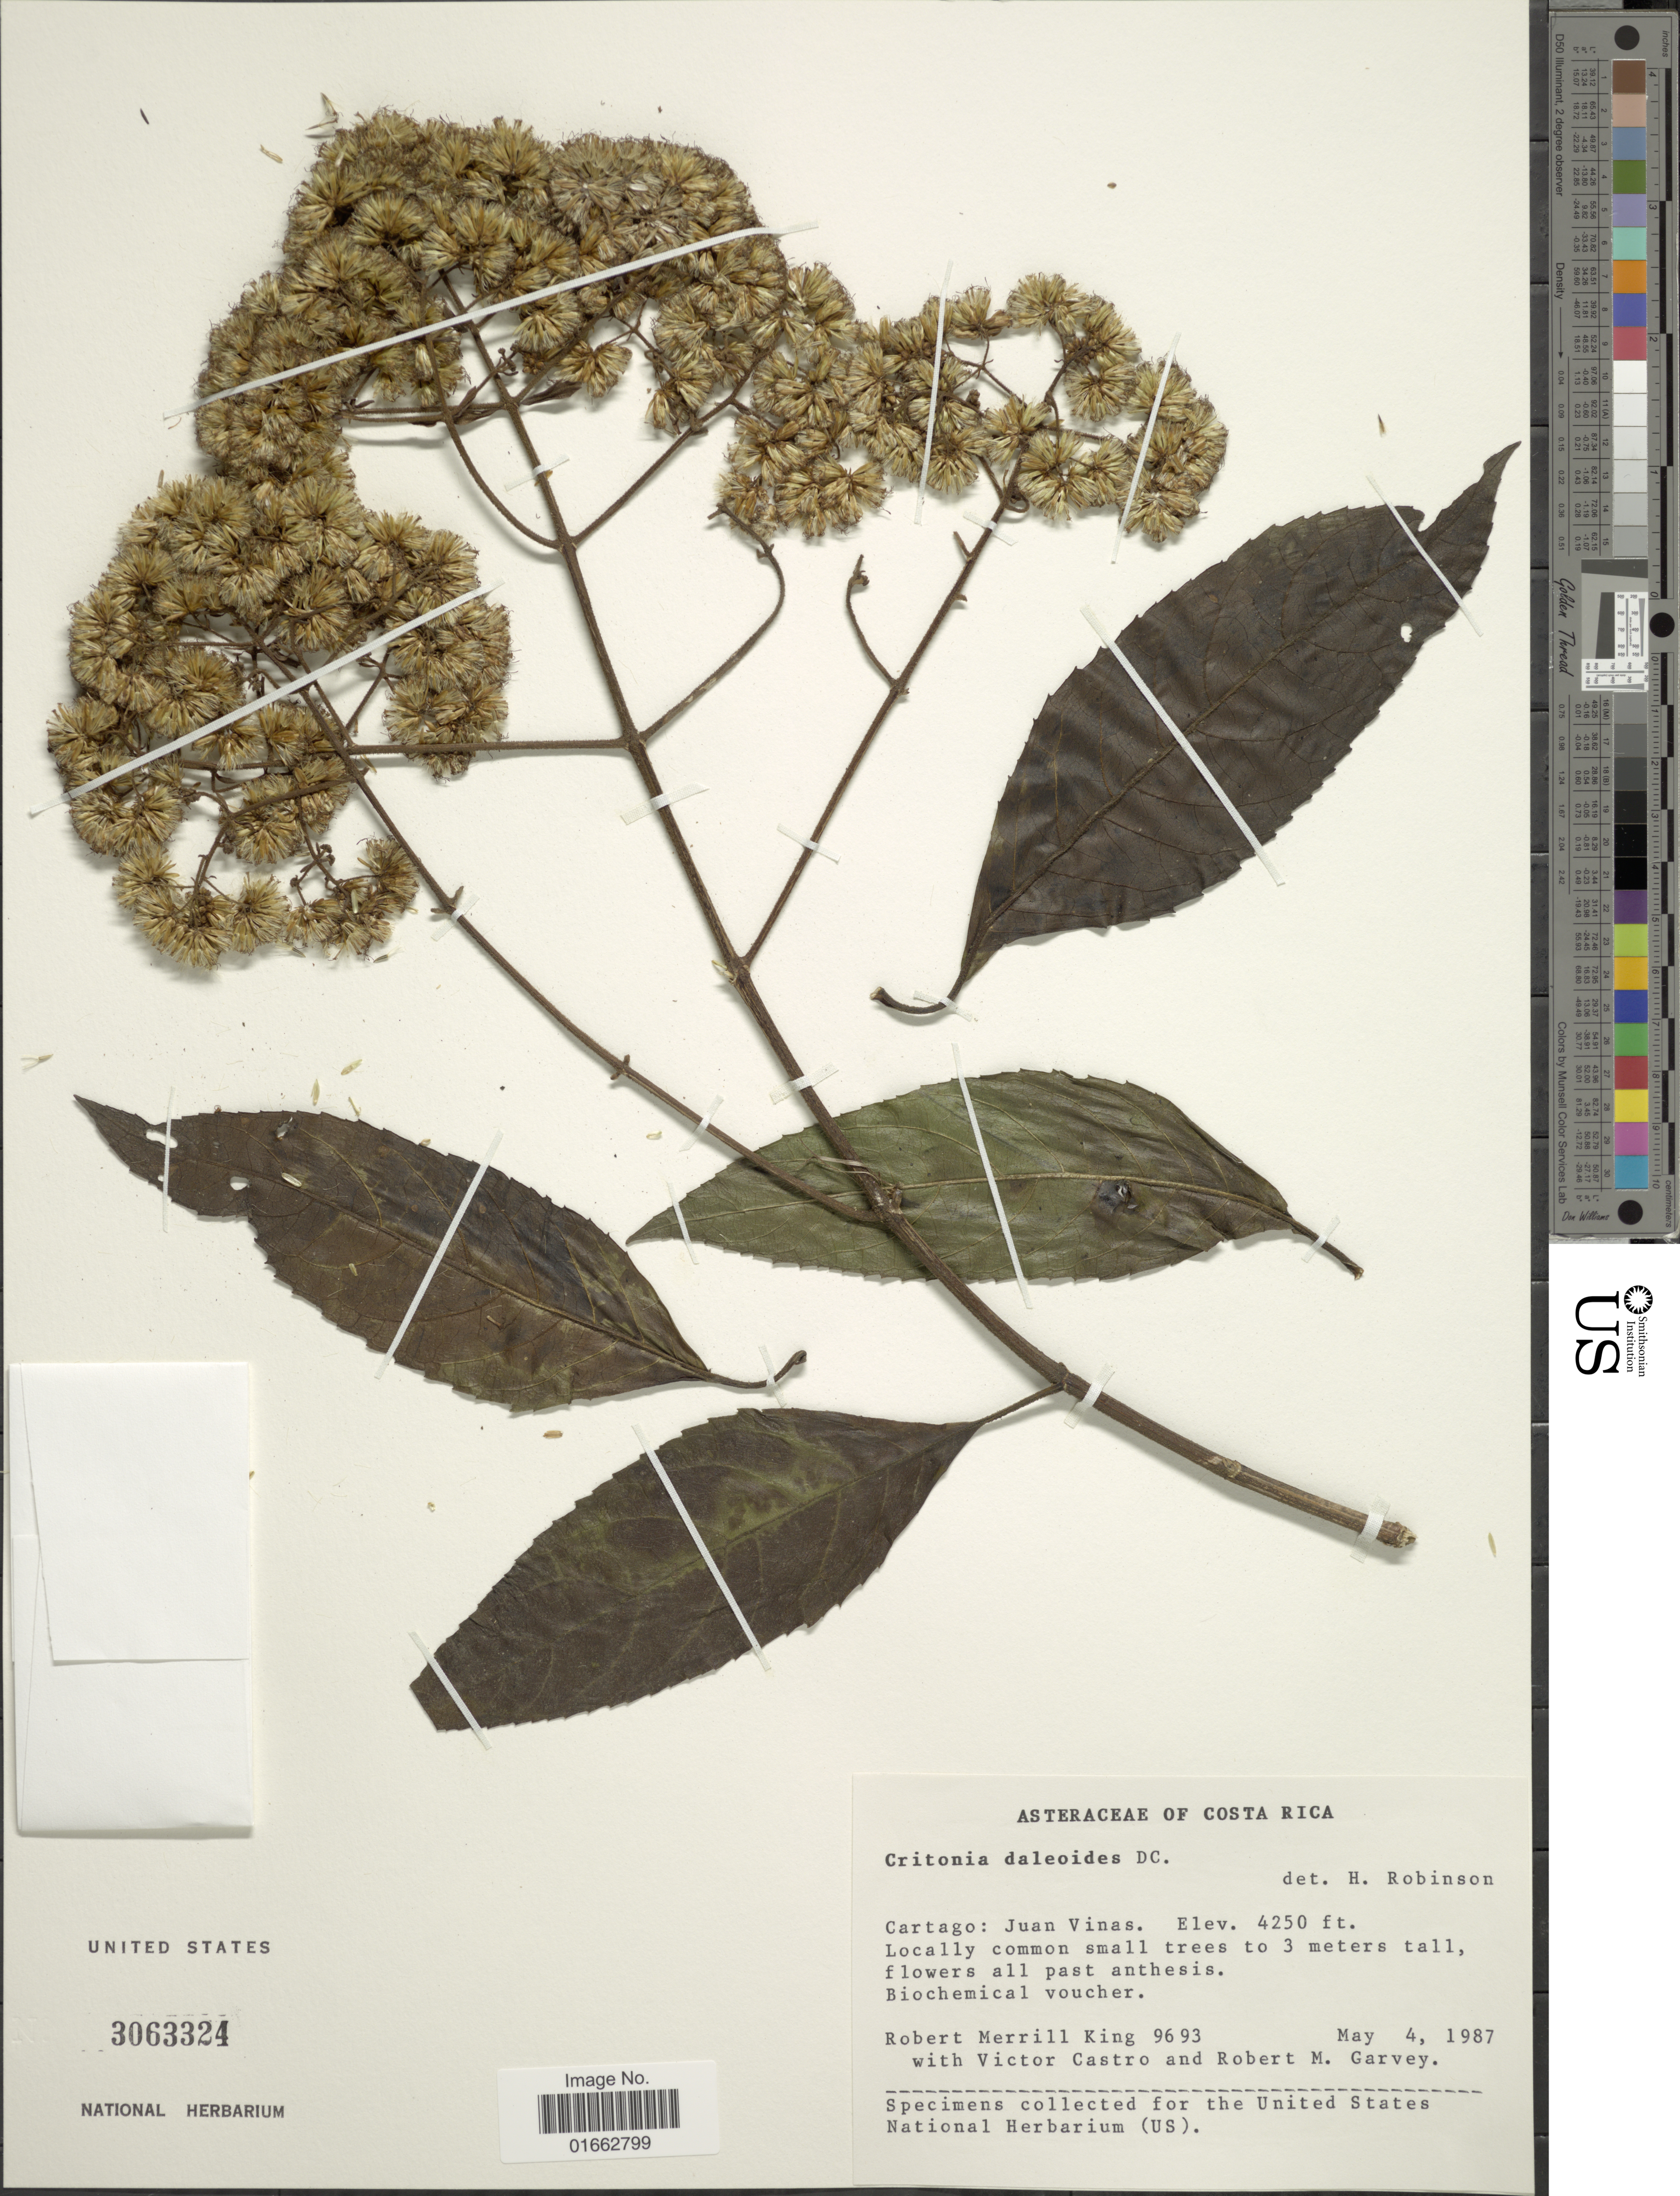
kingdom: Plantae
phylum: Tracheophyta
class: Magnoliopsida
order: Asterales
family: Asteraceae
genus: Critonia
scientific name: Critonia daleoides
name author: DC.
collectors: R. M. King, V. Castro & R. Garvey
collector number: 9693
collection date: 1987-05-04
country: Costa Rica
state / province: Cartago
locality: Juan Vinas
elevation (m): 1295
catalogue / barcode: US 3063324